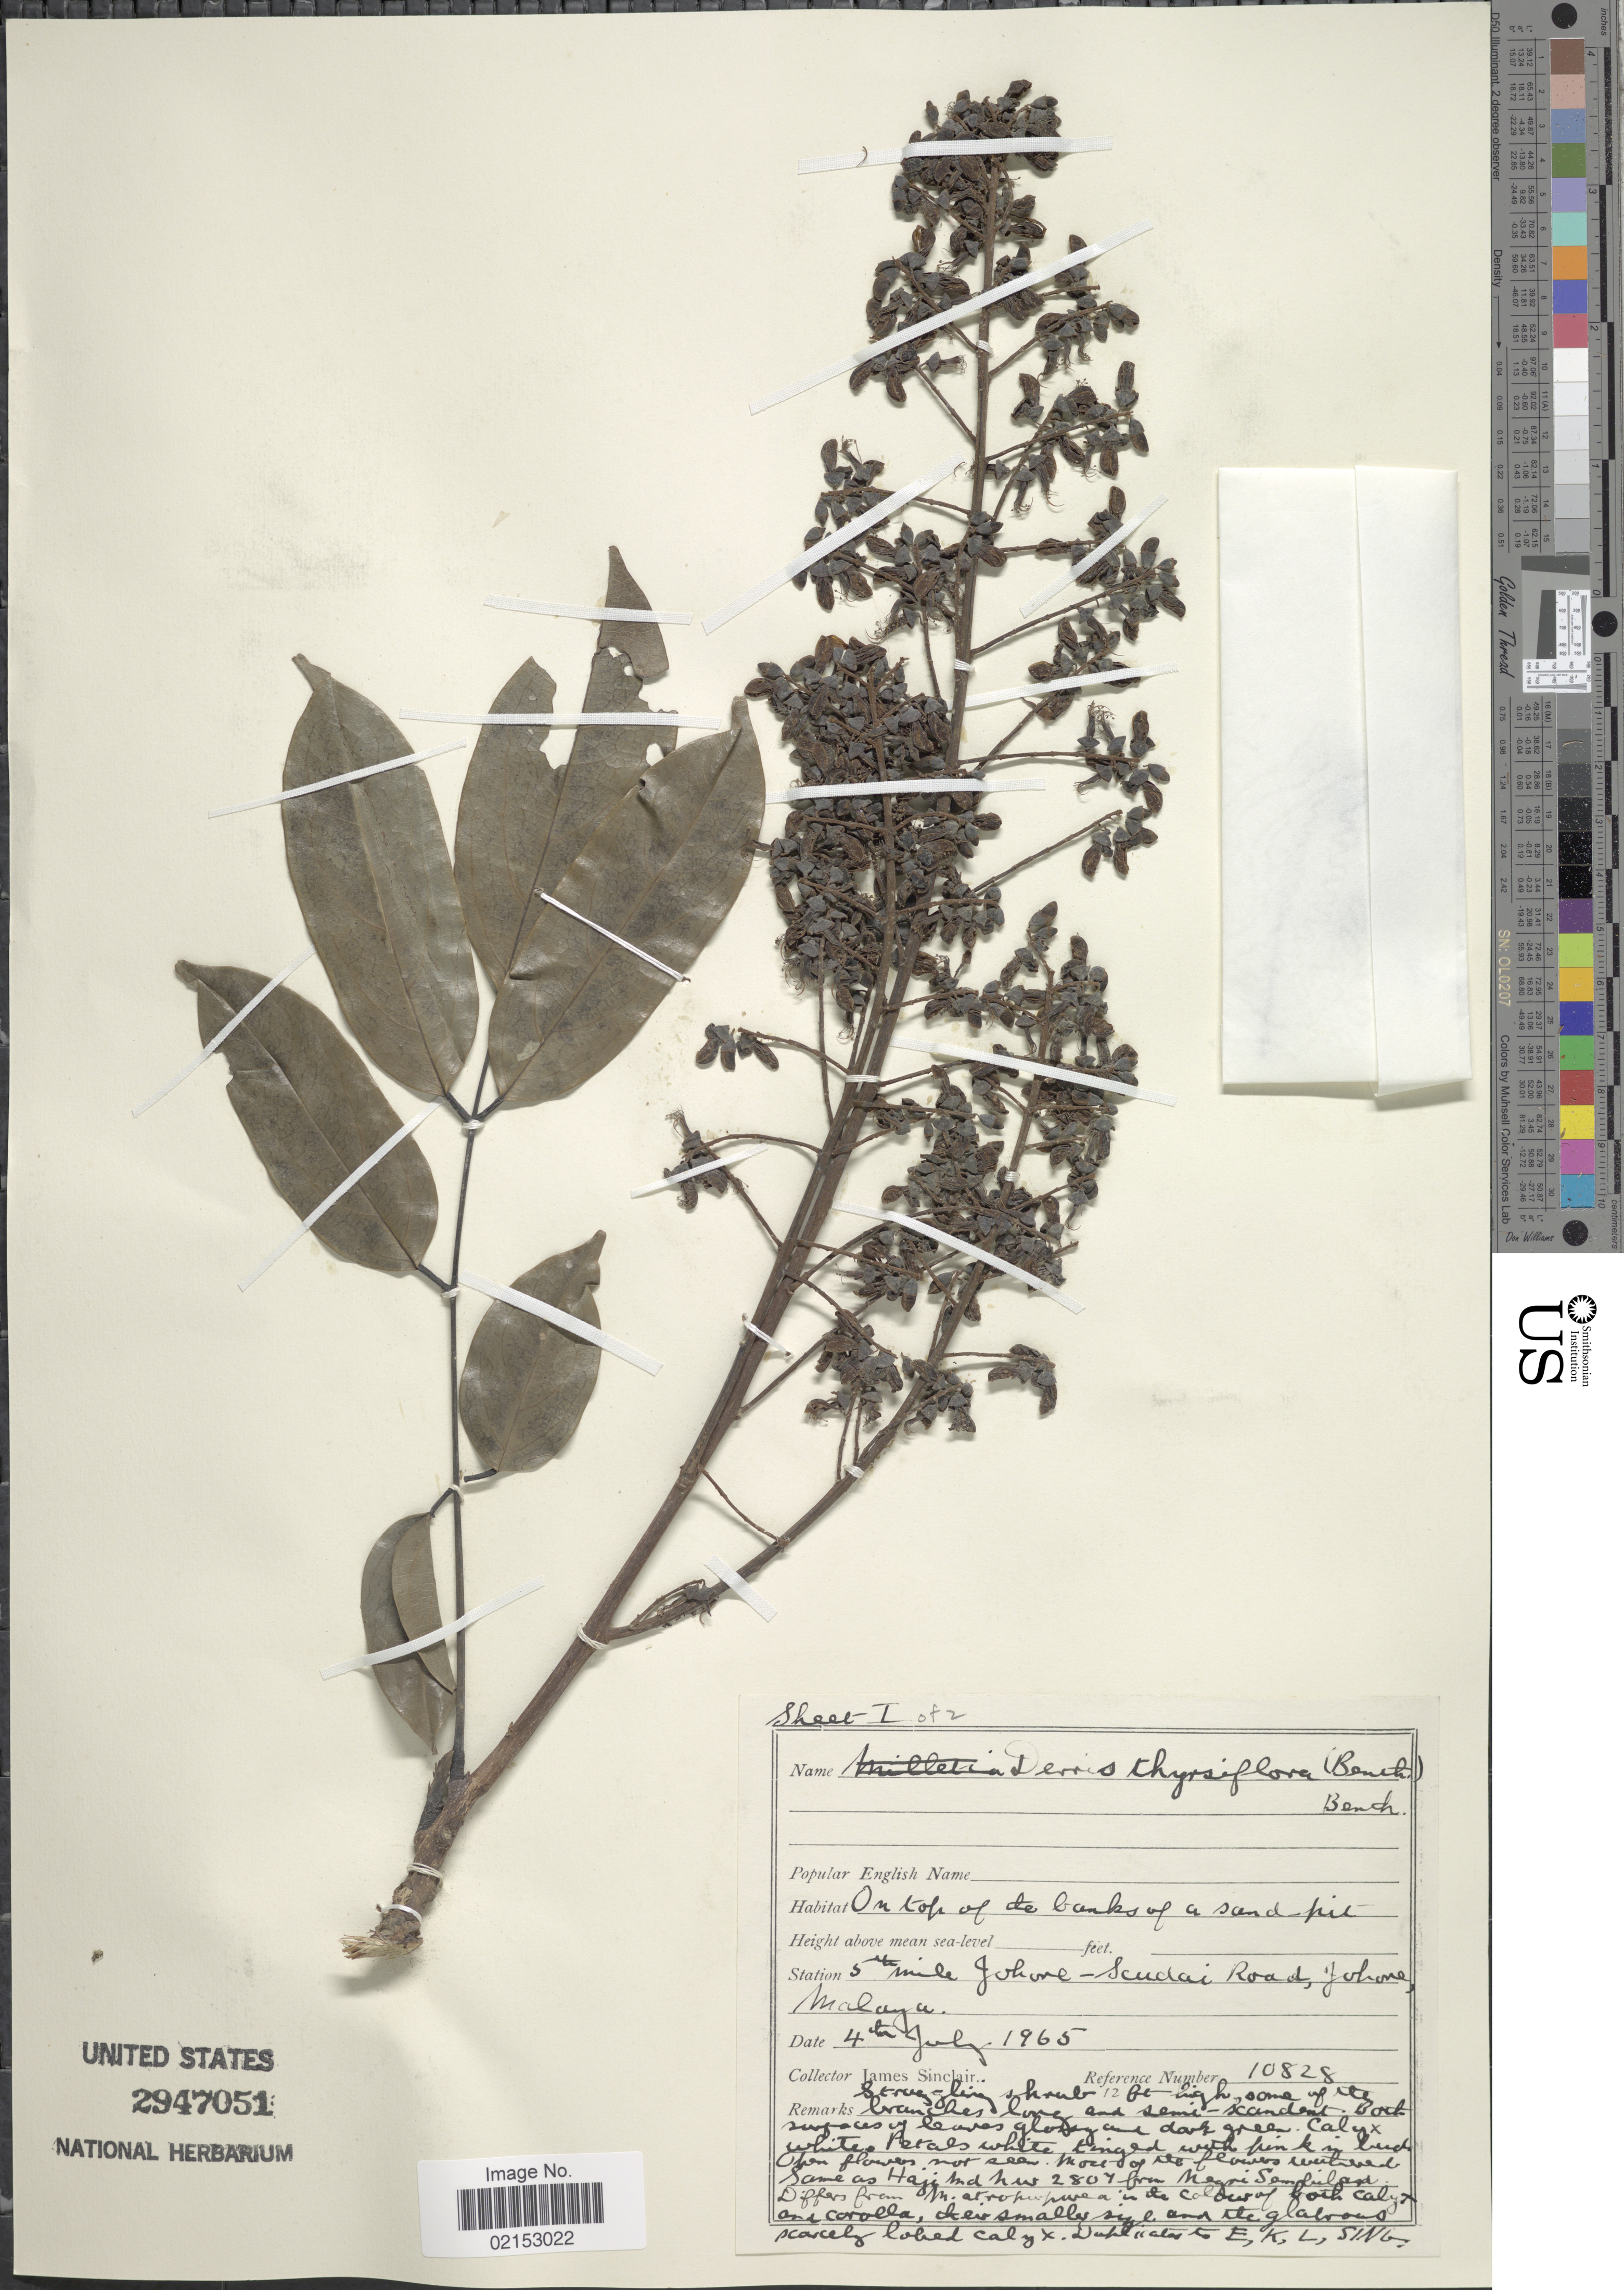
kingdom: Plantae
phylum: Tracheophyta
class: Magnoliopsida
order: Fabales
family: Fabaceae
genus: Aganope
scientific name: Aganope thyrsiflora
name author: (Benth.) Polhill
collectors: J. Sinclair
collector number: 10828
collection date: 1965-07-04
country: Malaysia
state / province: Johor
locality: On top of the banks of a sand-pit, 5th mile Johore-Scudai Road, Johore, Malaya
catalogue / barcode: US 2947051